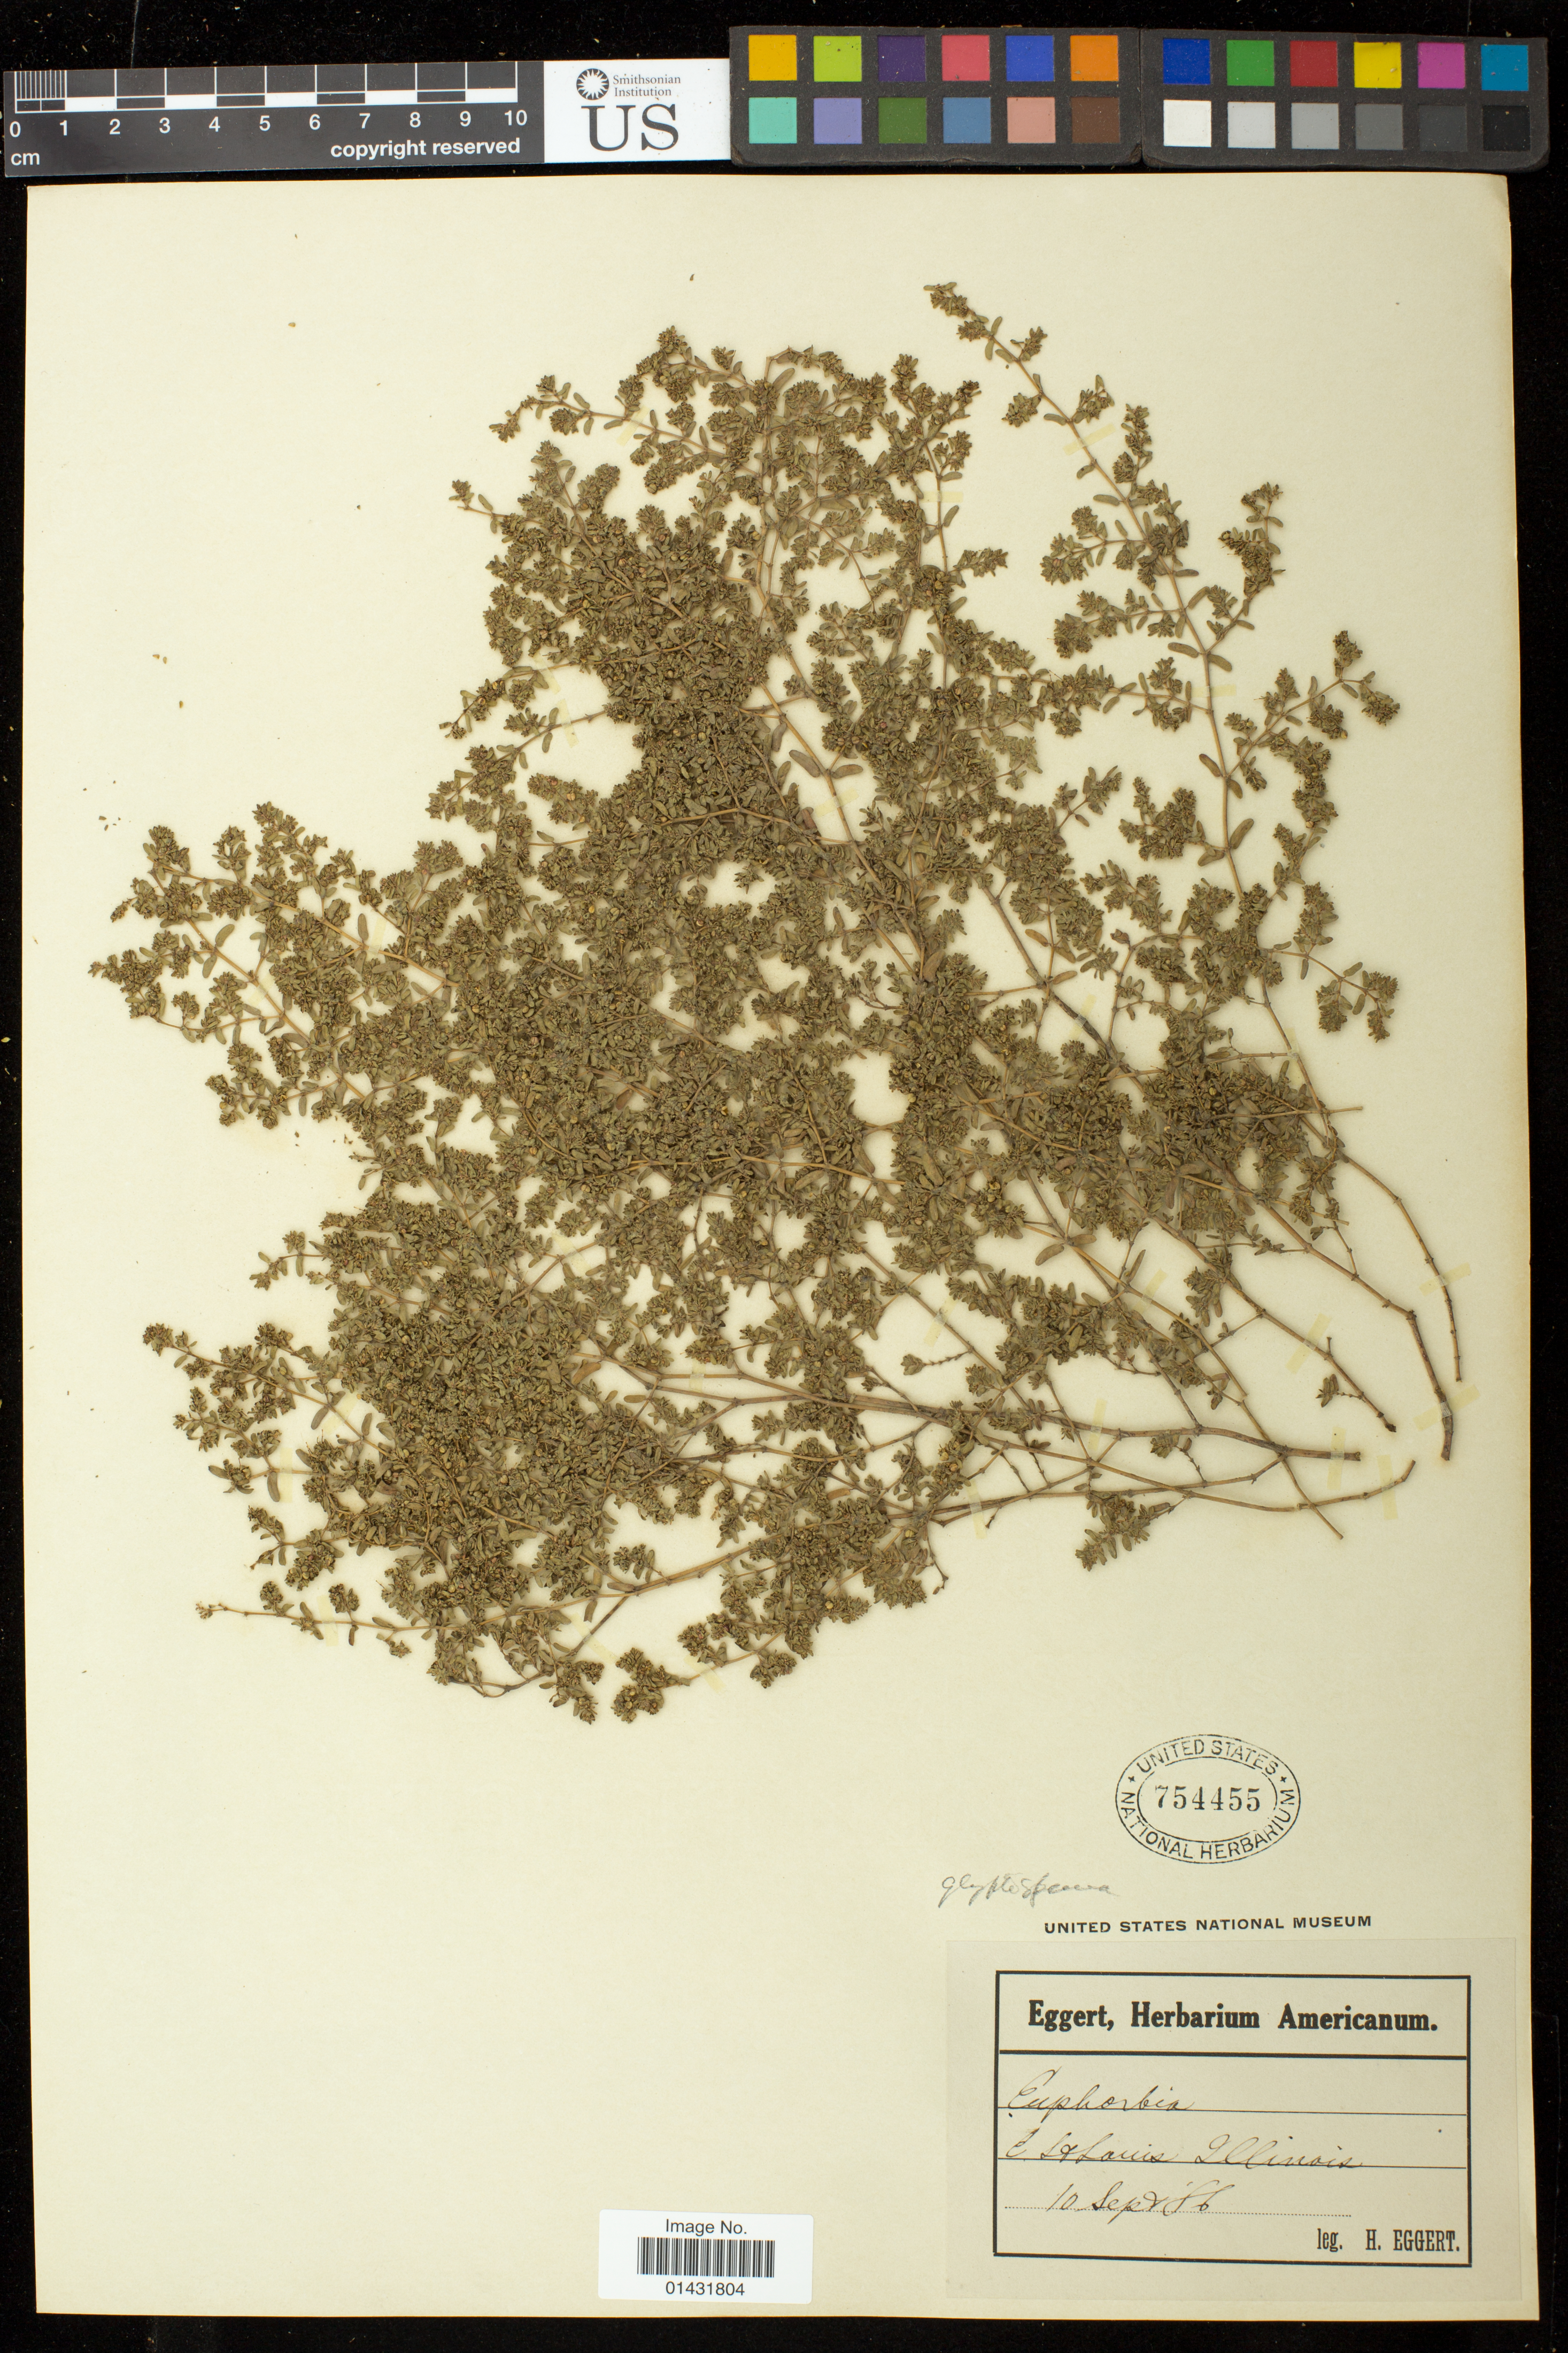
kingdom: Plantae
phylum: Tracheophyta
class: Magnoliopsida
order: Malpighiales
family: Euphorbiaceae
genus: Euphorbia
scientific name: Euphorbia glyptosperma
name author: Engelm.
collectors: H. Eggert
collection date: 1886-09-10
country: United States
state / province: Illinois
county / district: Saint Clair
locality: E. St Louis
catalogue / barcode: US 754455